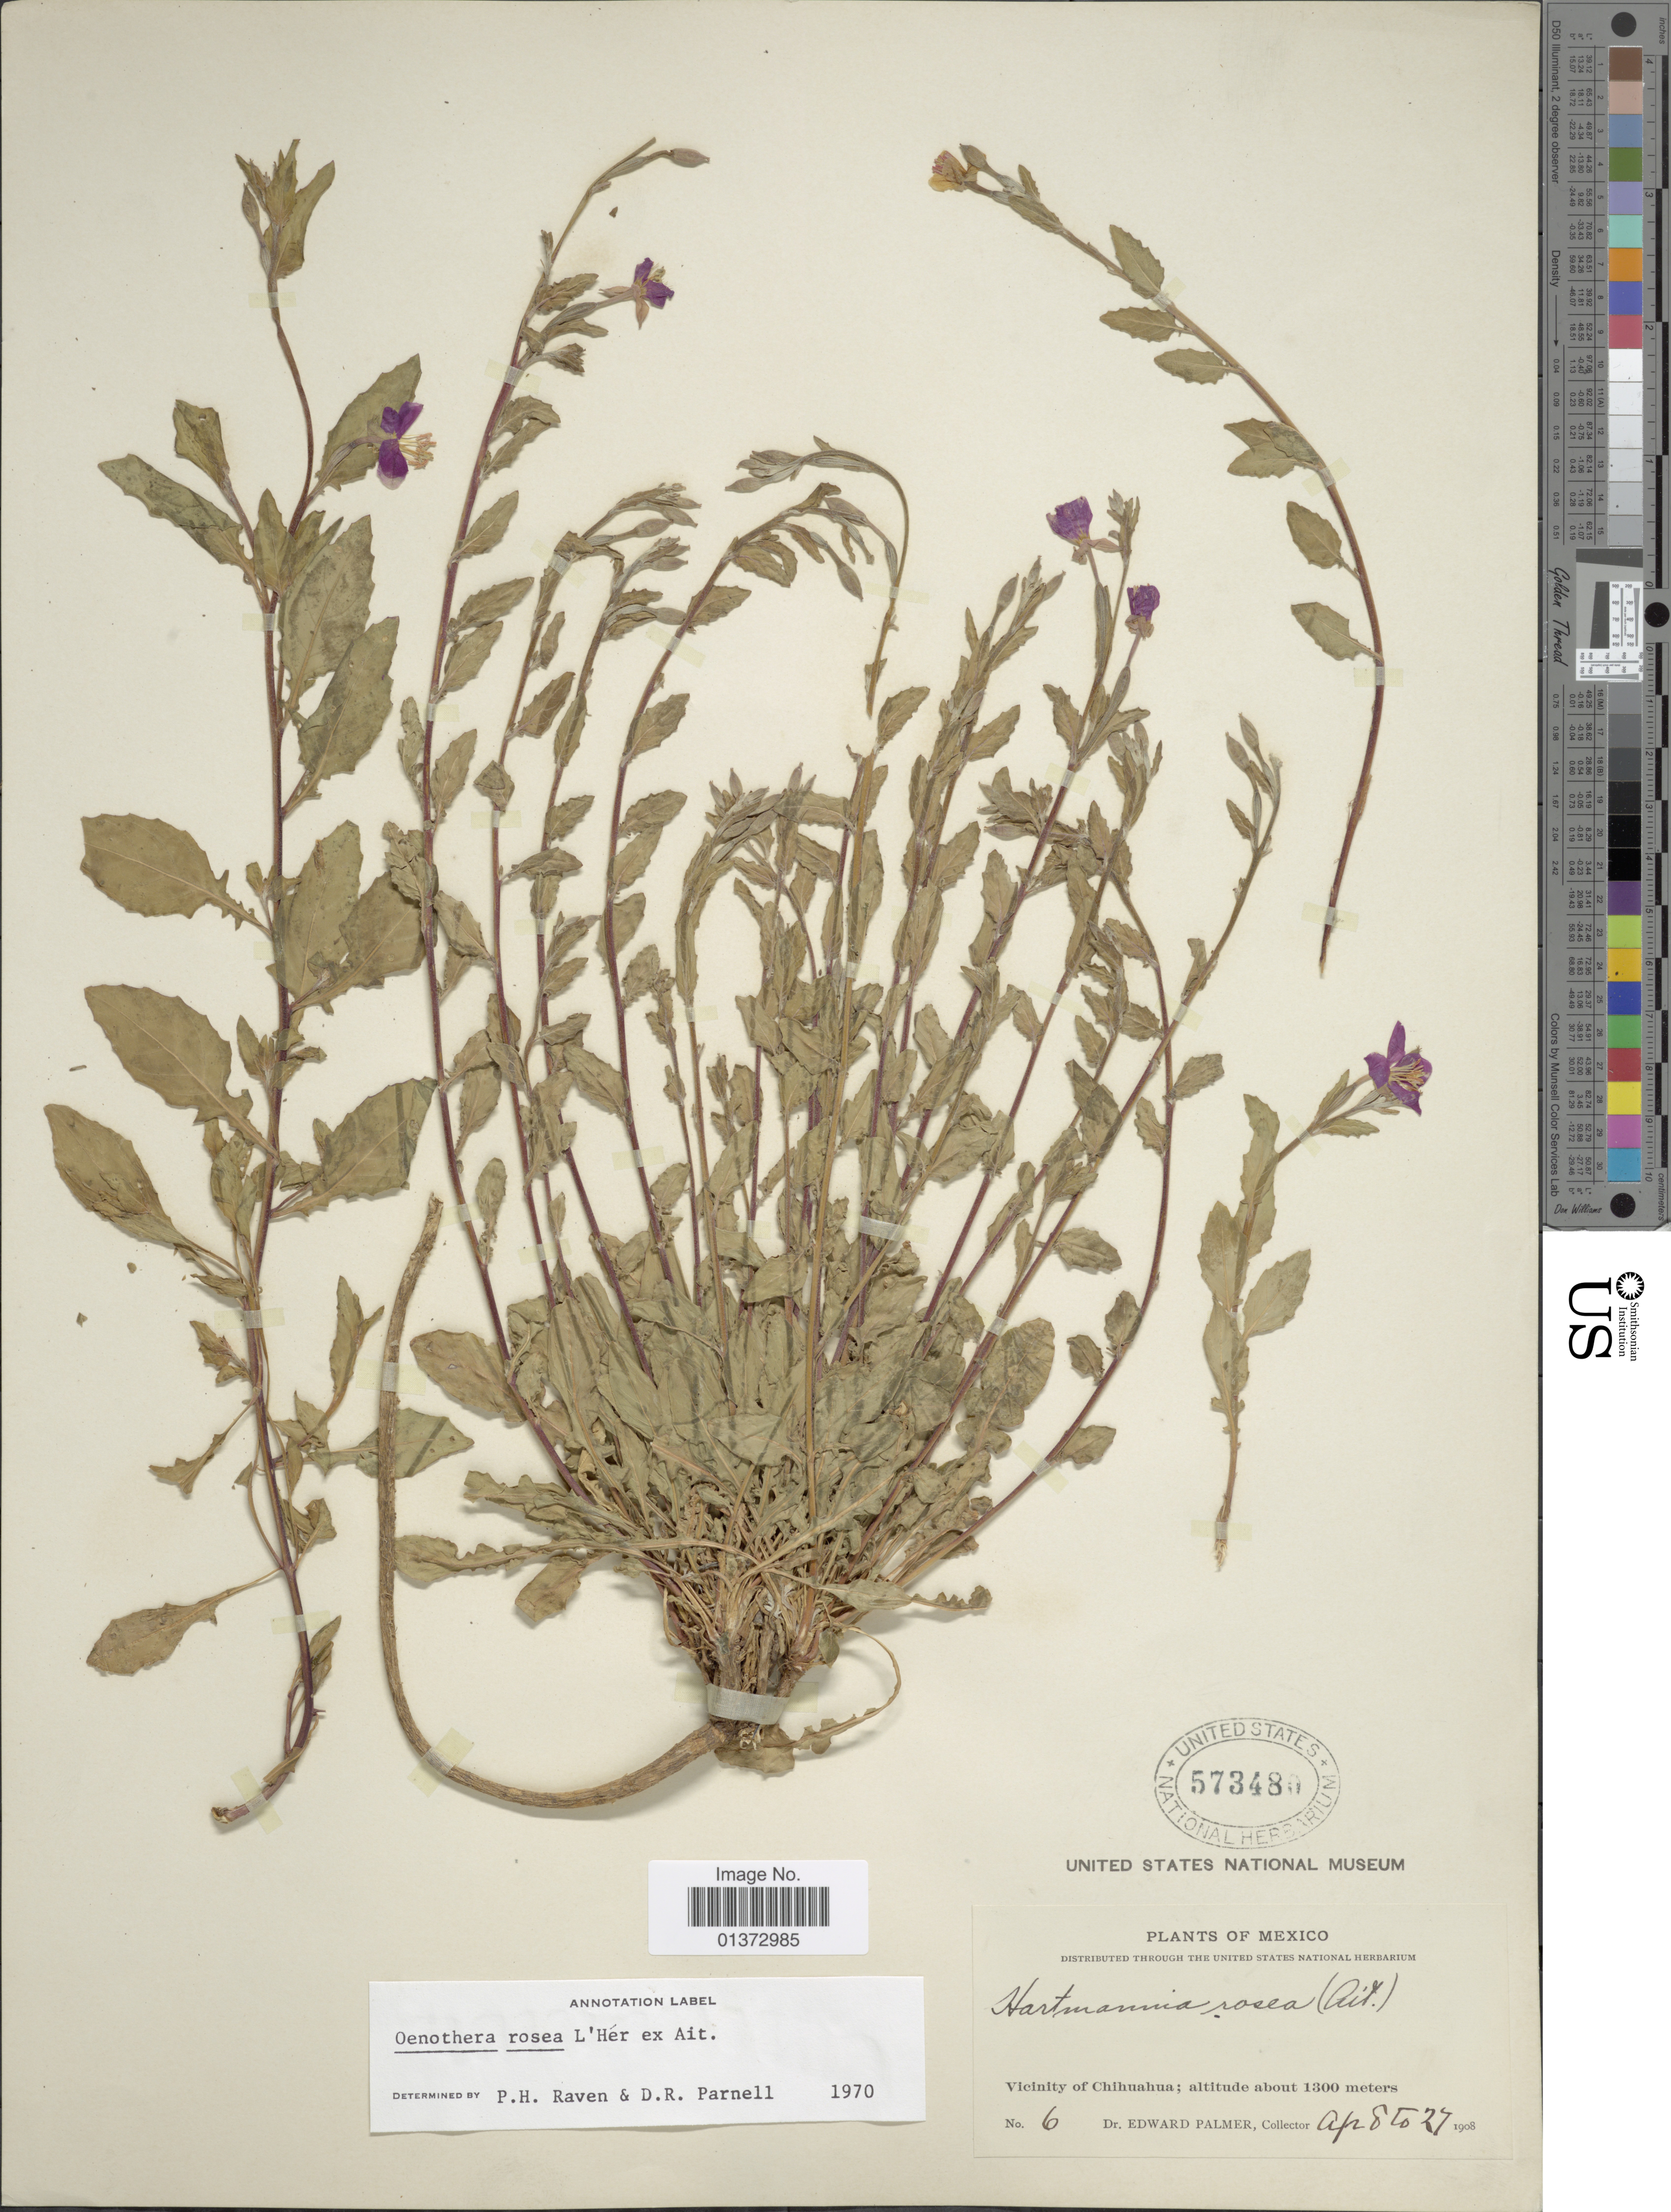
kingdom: Plantae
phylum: Tracheophyta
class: Magnoliopsida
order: Myrtales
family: Onagraceae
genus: Oenothera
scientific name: Oenothera rosea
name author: L'Hér. ex Aiton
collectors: E. Palmer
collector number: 6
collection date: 1908-04-08/1908-04-27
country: Mexico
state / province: Chihuahua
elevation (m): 1300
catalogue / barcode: US 573480